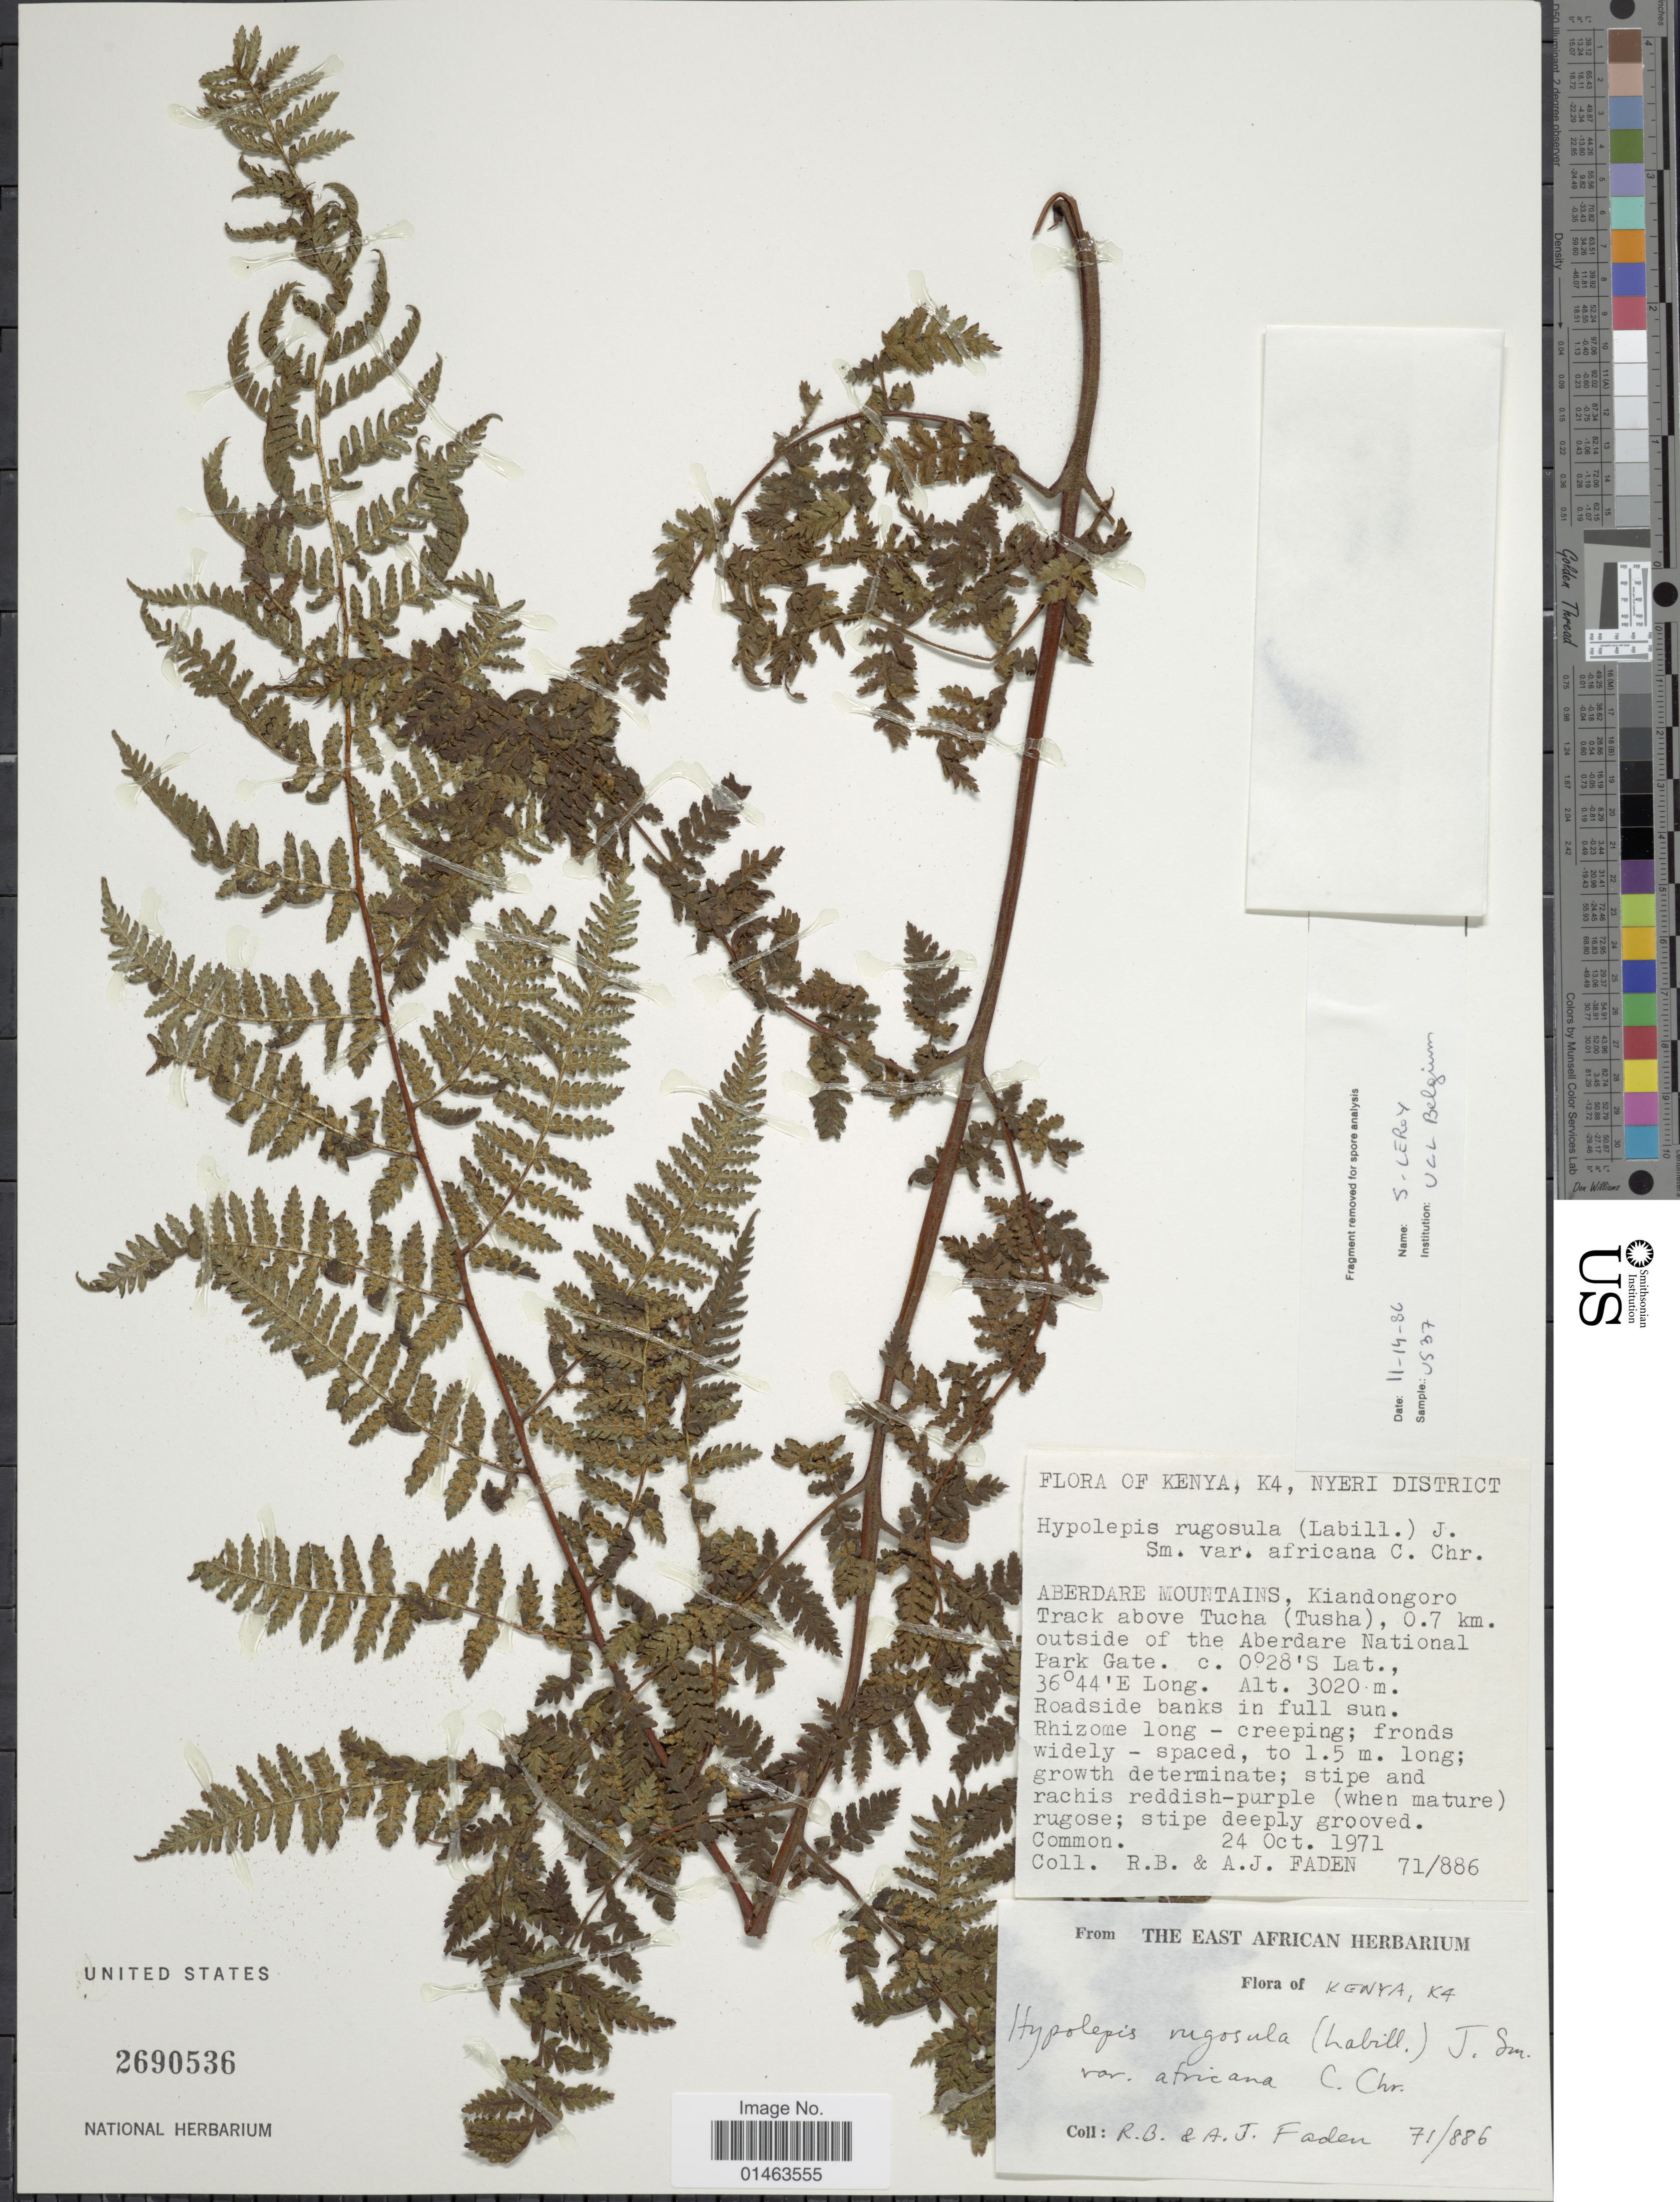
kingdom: Plantae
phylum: Tracheophyta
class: Polypodiopsida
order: Polypodiales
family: Dennstaedtiaceae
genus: Hypolepis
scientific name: Hypolepis rugosula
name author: (Labill.) J. Sm.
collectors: R. B. Faden & A. J. Faden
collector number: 71/886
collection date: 1971-10-24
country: Kenya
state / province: Nyeri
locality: Kenya, K4, Aberdare Mountains, Kiandongoro. Track above Tucha (Tusha), 0.7 km. outsude of the Aberdare National Park gate.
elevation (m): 3020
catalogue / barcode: US 2690536